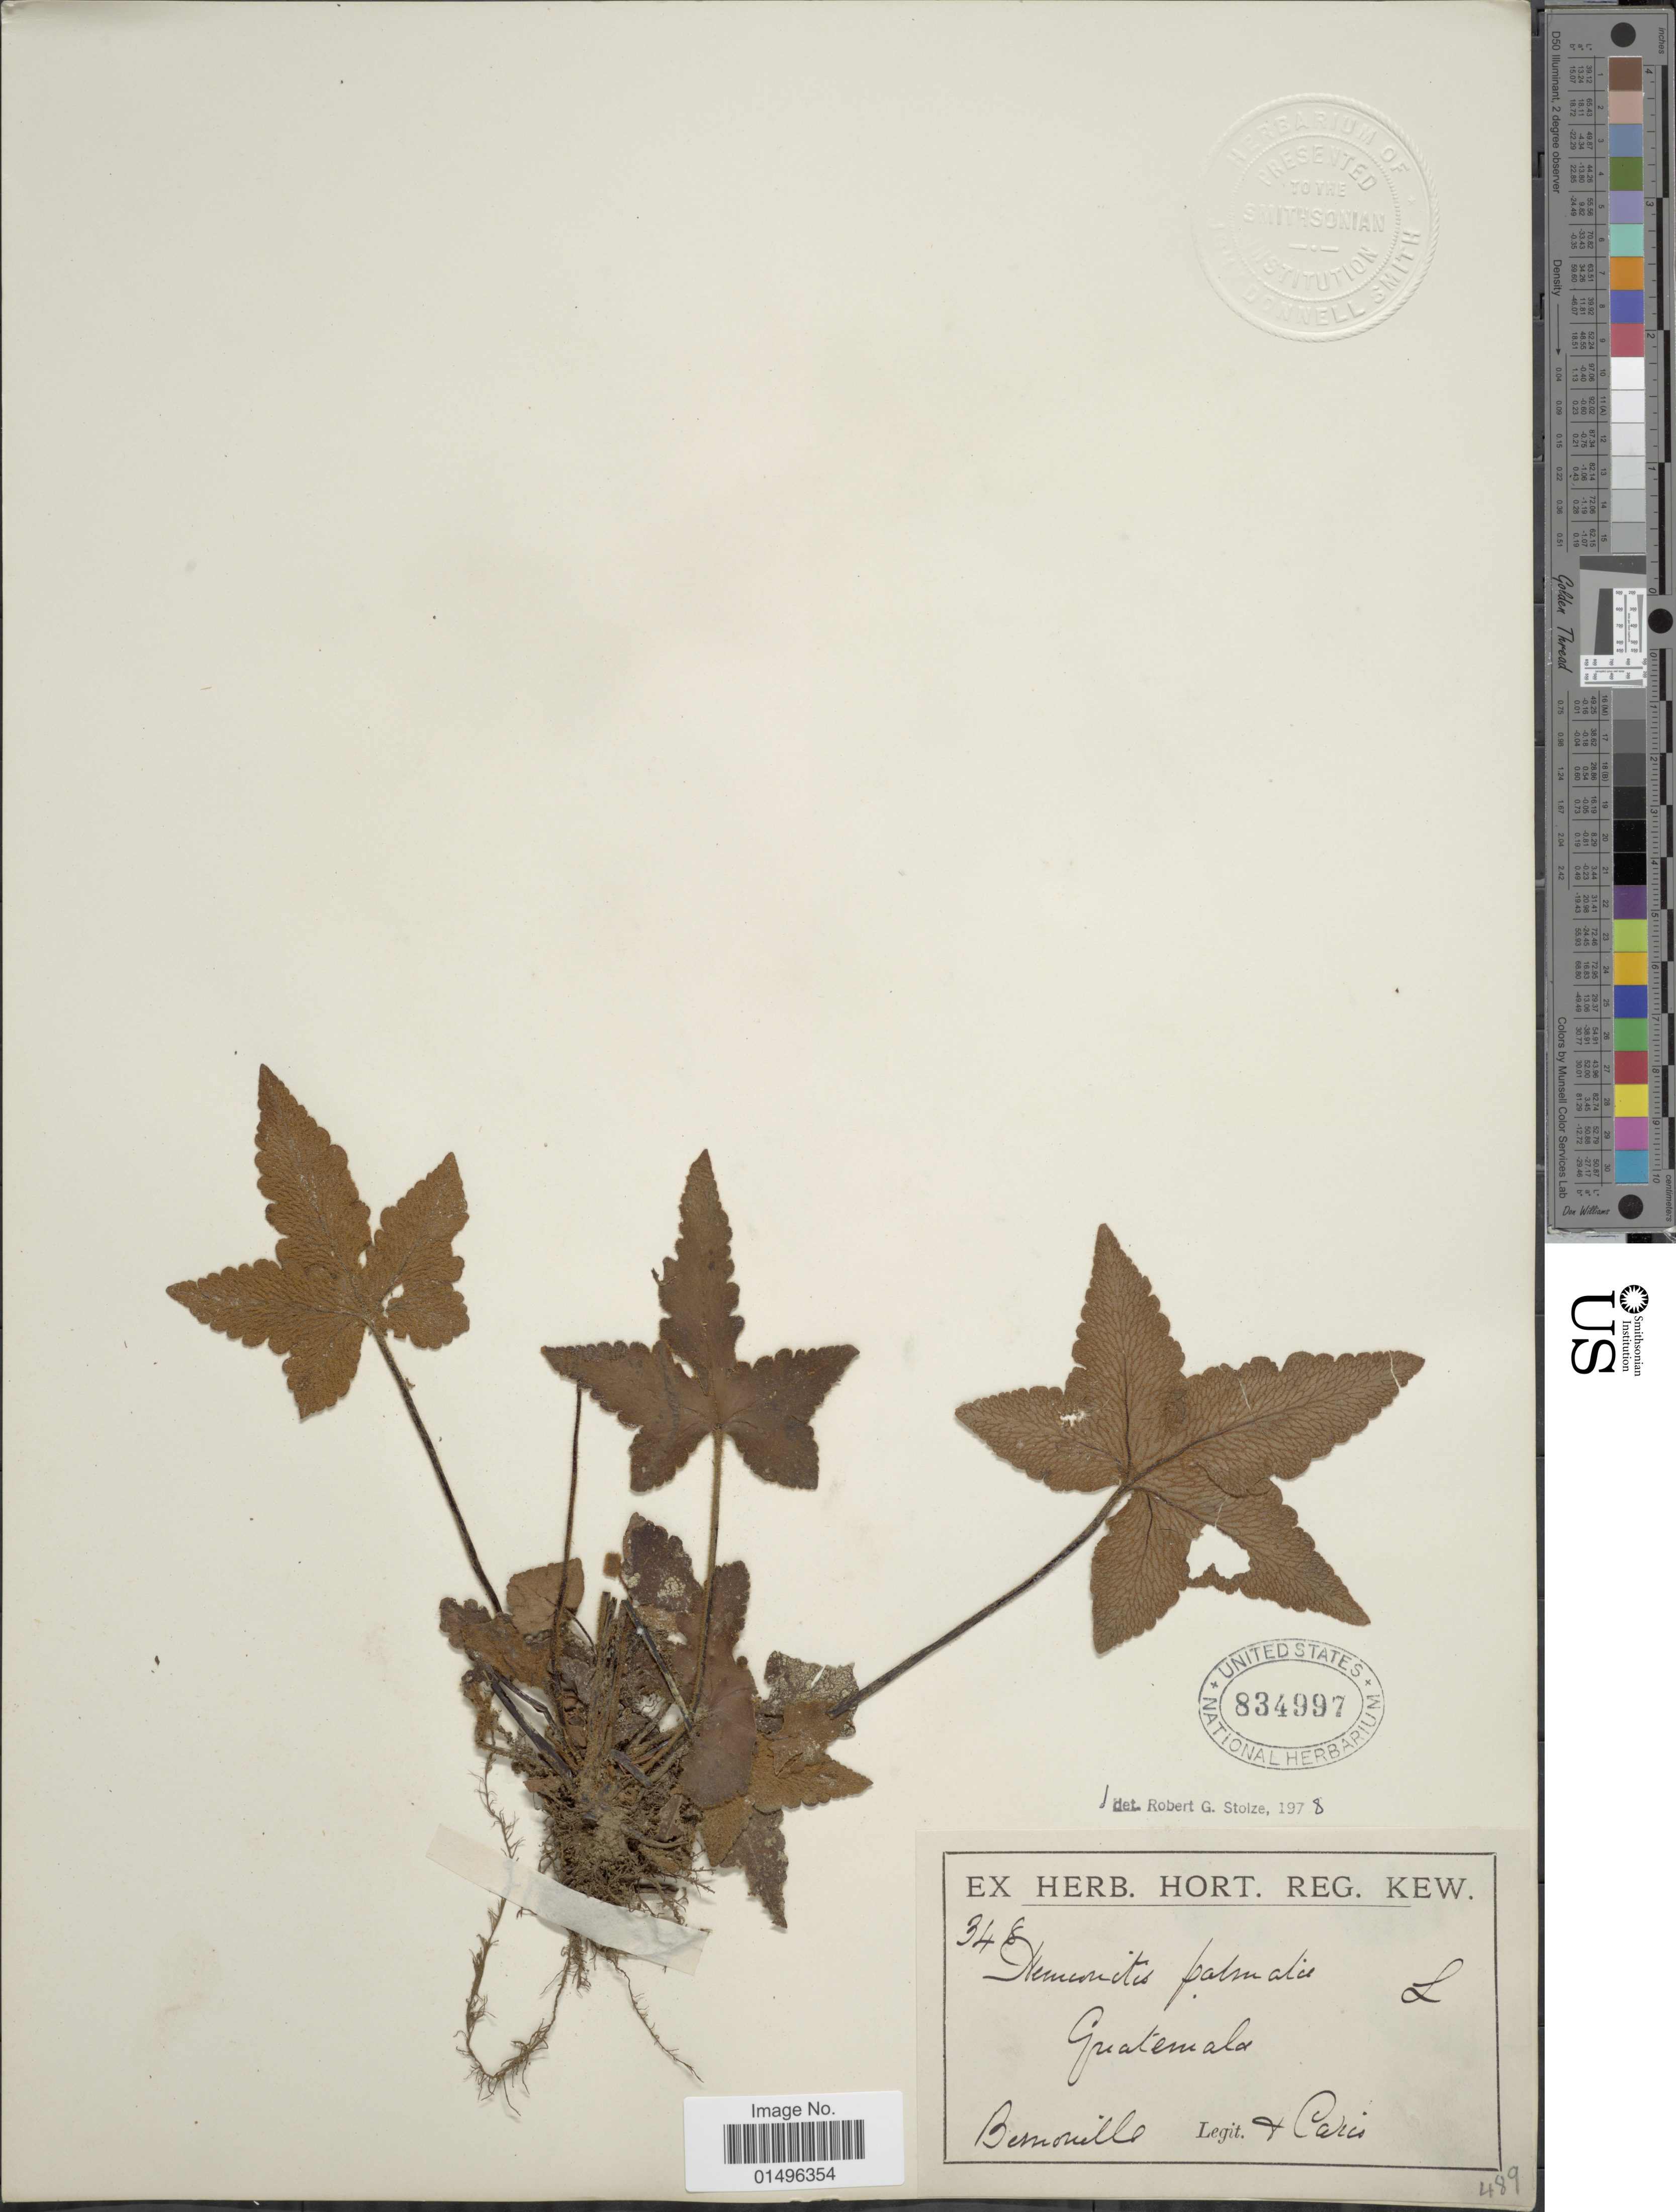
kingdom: Plantae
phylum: Tracheophyta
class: Polypodiopsida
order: Polypodiales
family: Pteridaceae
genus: Hemionitis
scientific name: Hemionitis palmata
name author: L.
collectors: F. Caris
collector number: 348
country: Guatemala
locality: Guatemala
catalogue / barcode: US 834997